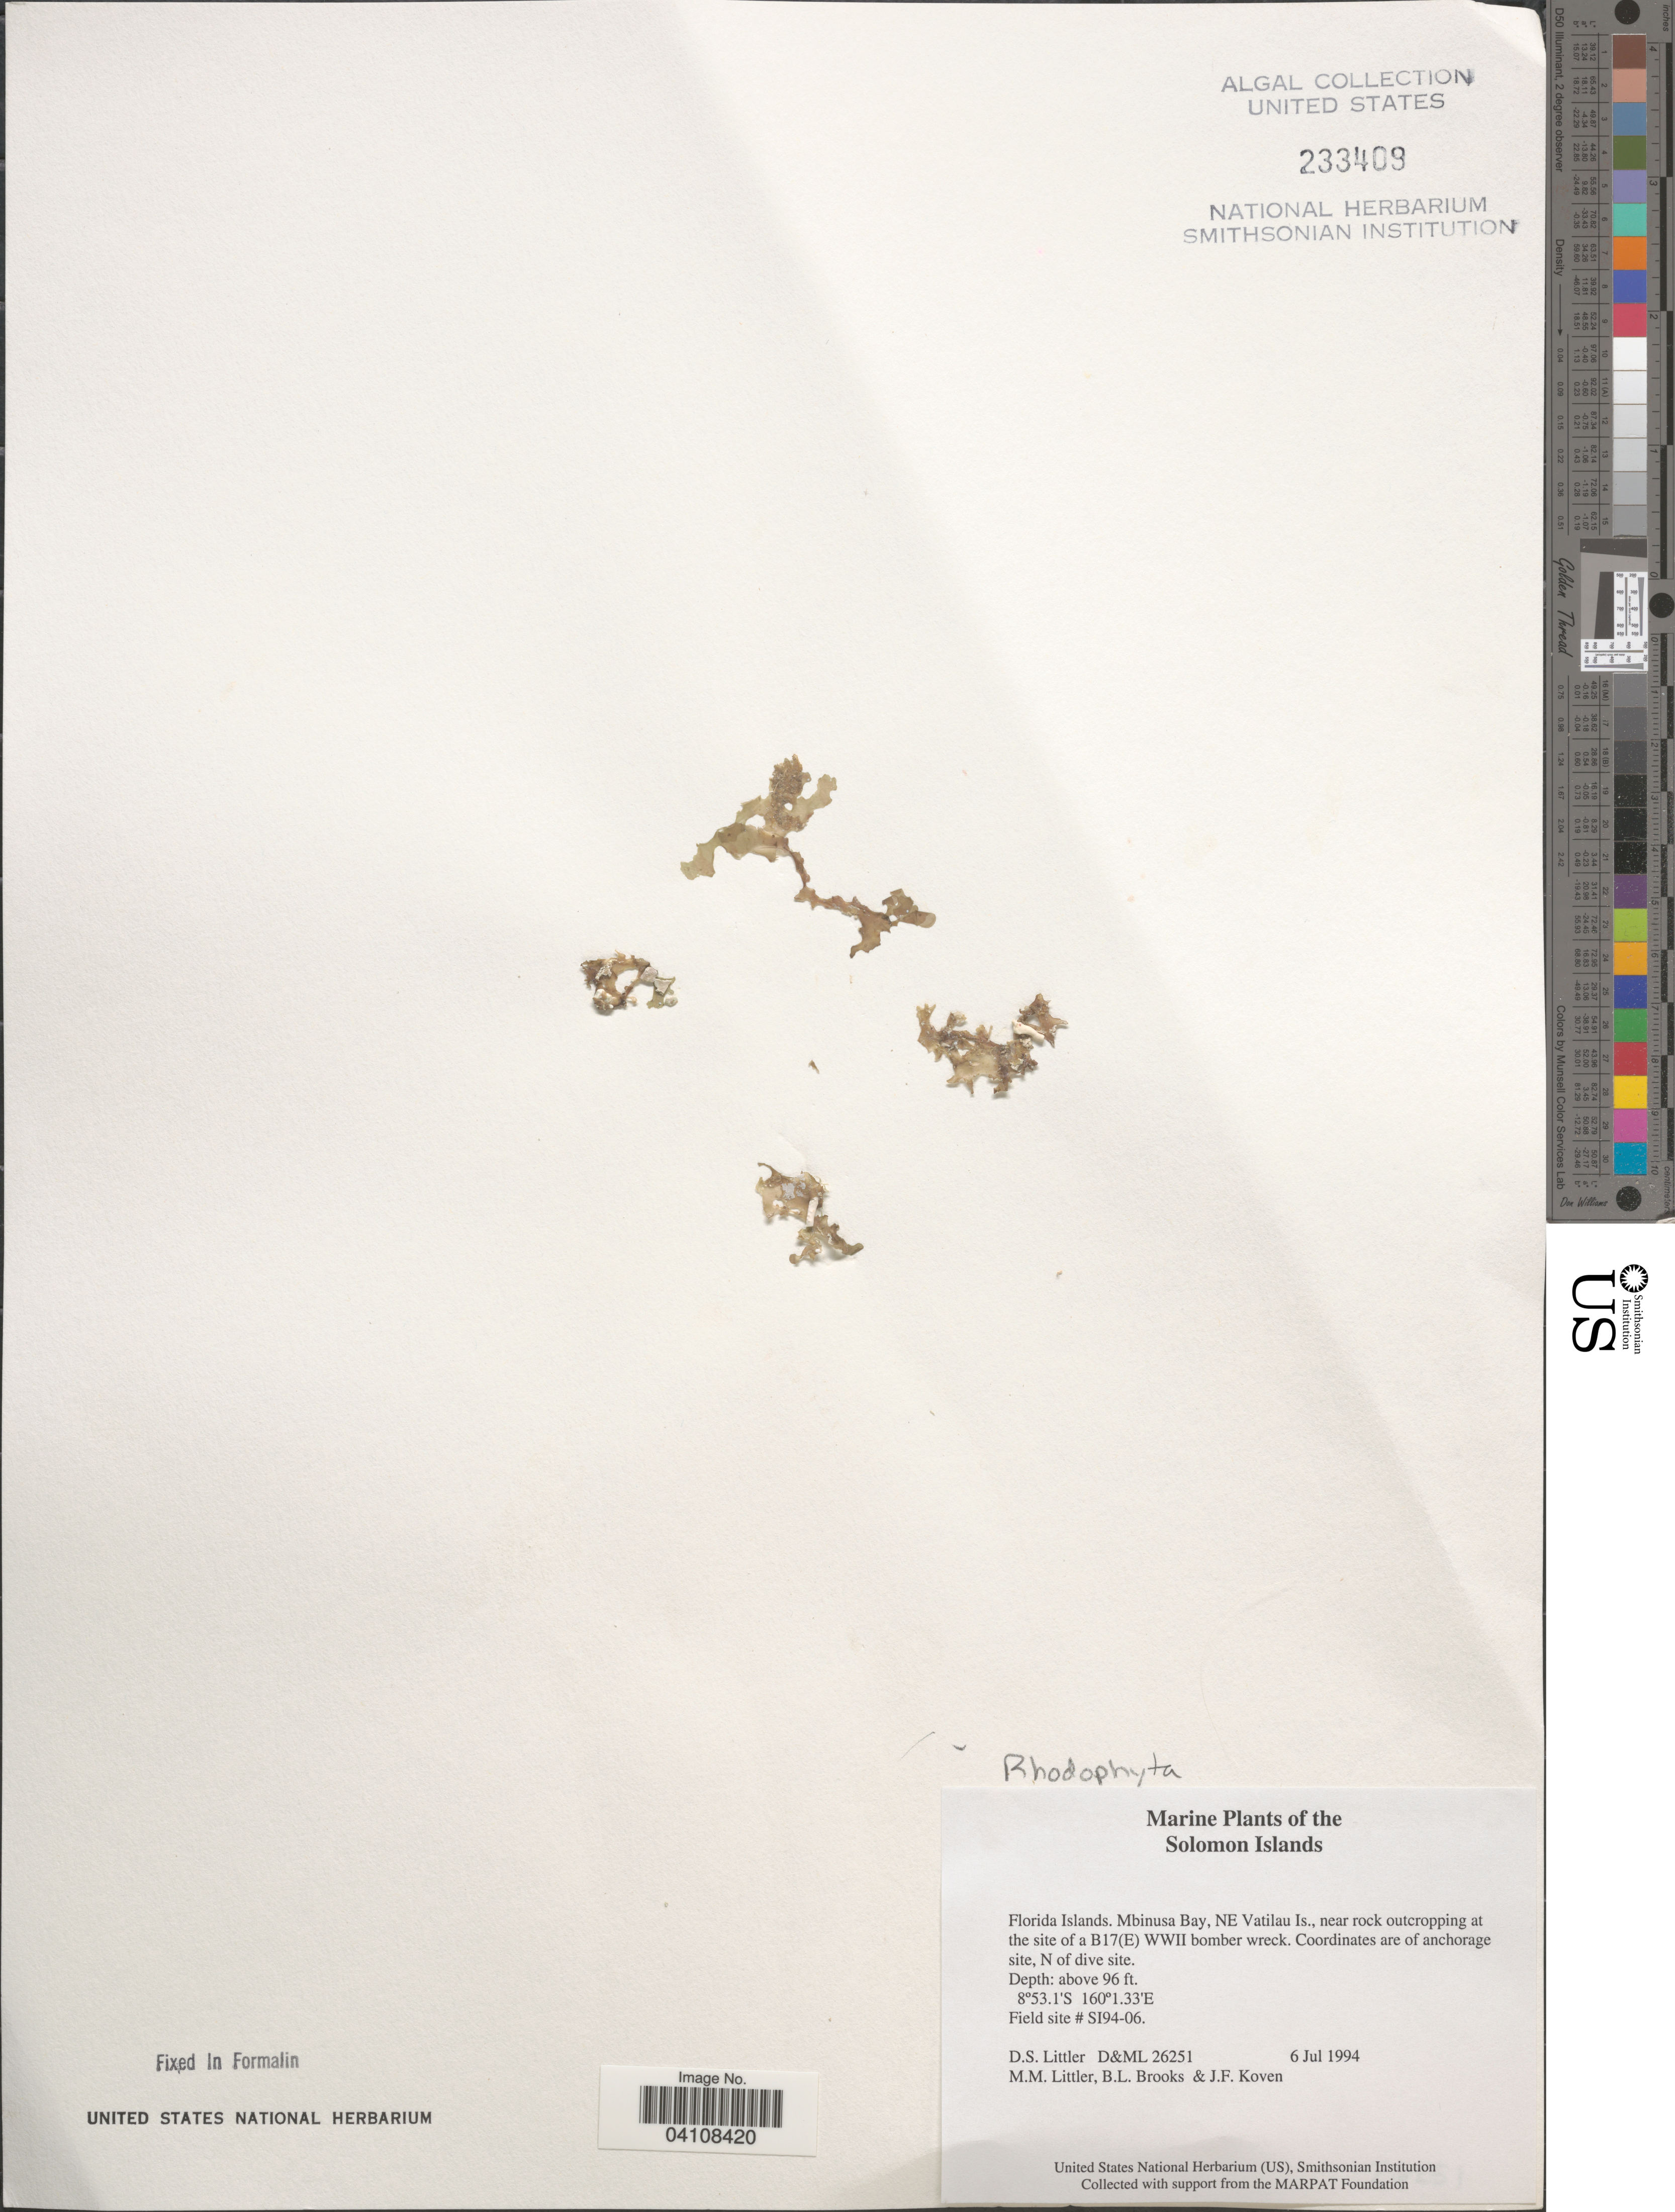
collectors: D. S. Littler, B. Brooks & J. Koven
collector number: D&ML26251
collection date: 1994-07-06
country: Solomon Islands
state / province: Solomon Islands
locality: Florida Islands. Mbinusa Bay, NE Vatilau Is., near rock outcropping at the site of a B17(E) WWII bomber wreck. Coordinates are of anchorage site, N of dive site. Field site # SI94-06.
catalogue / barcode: US 233409